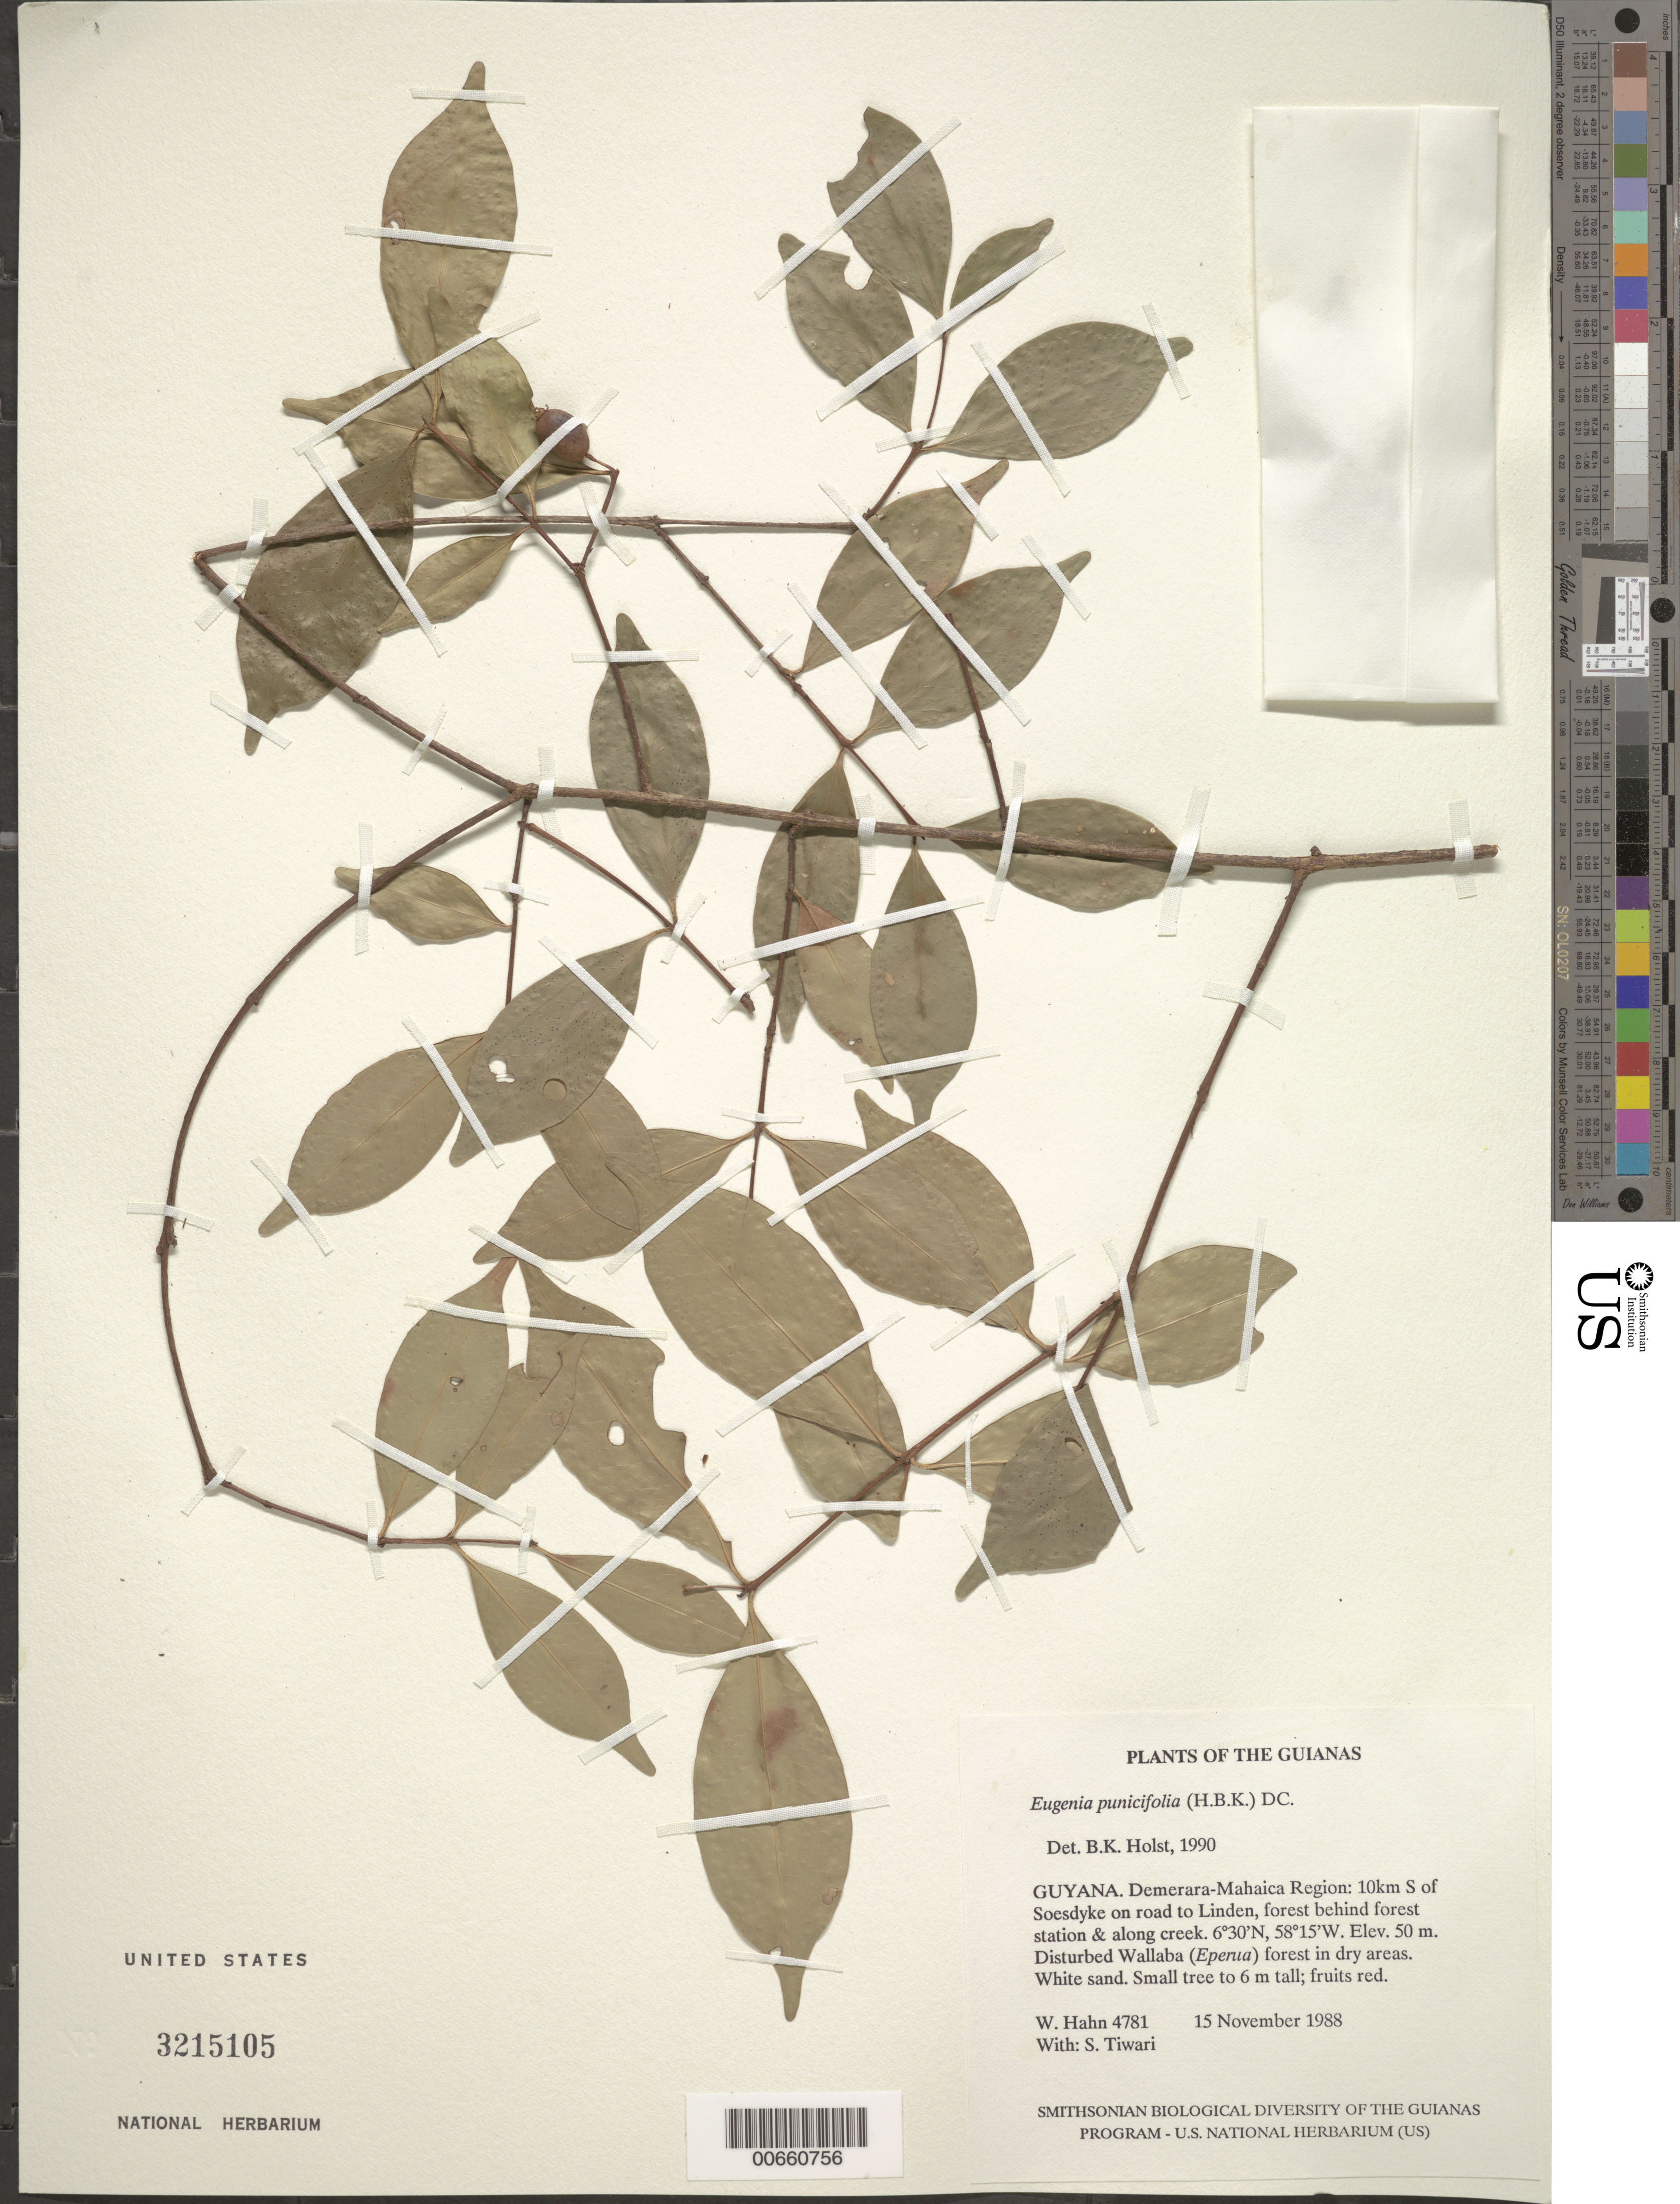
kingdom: Plantae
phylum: Tracheophyta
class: Magnoliopsida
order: Myrtales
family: Myrtaceae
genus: Eugenia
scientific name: Eugenia punicifolia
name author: (Kunth) DC.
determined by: Holst, Bruce K.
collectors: W. Hahn & S. Tiwari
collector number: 4781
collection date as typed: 15 November 1988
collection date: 1988-11-15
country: Guyana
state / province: Demerara-Mahaica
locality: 10km S of Soesdyke on road to Linden, behind forest station & along creek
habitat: Disturbed Wallaba (Eperua) forest in dry areas. White sand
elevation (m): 50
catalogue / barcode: US 3215105